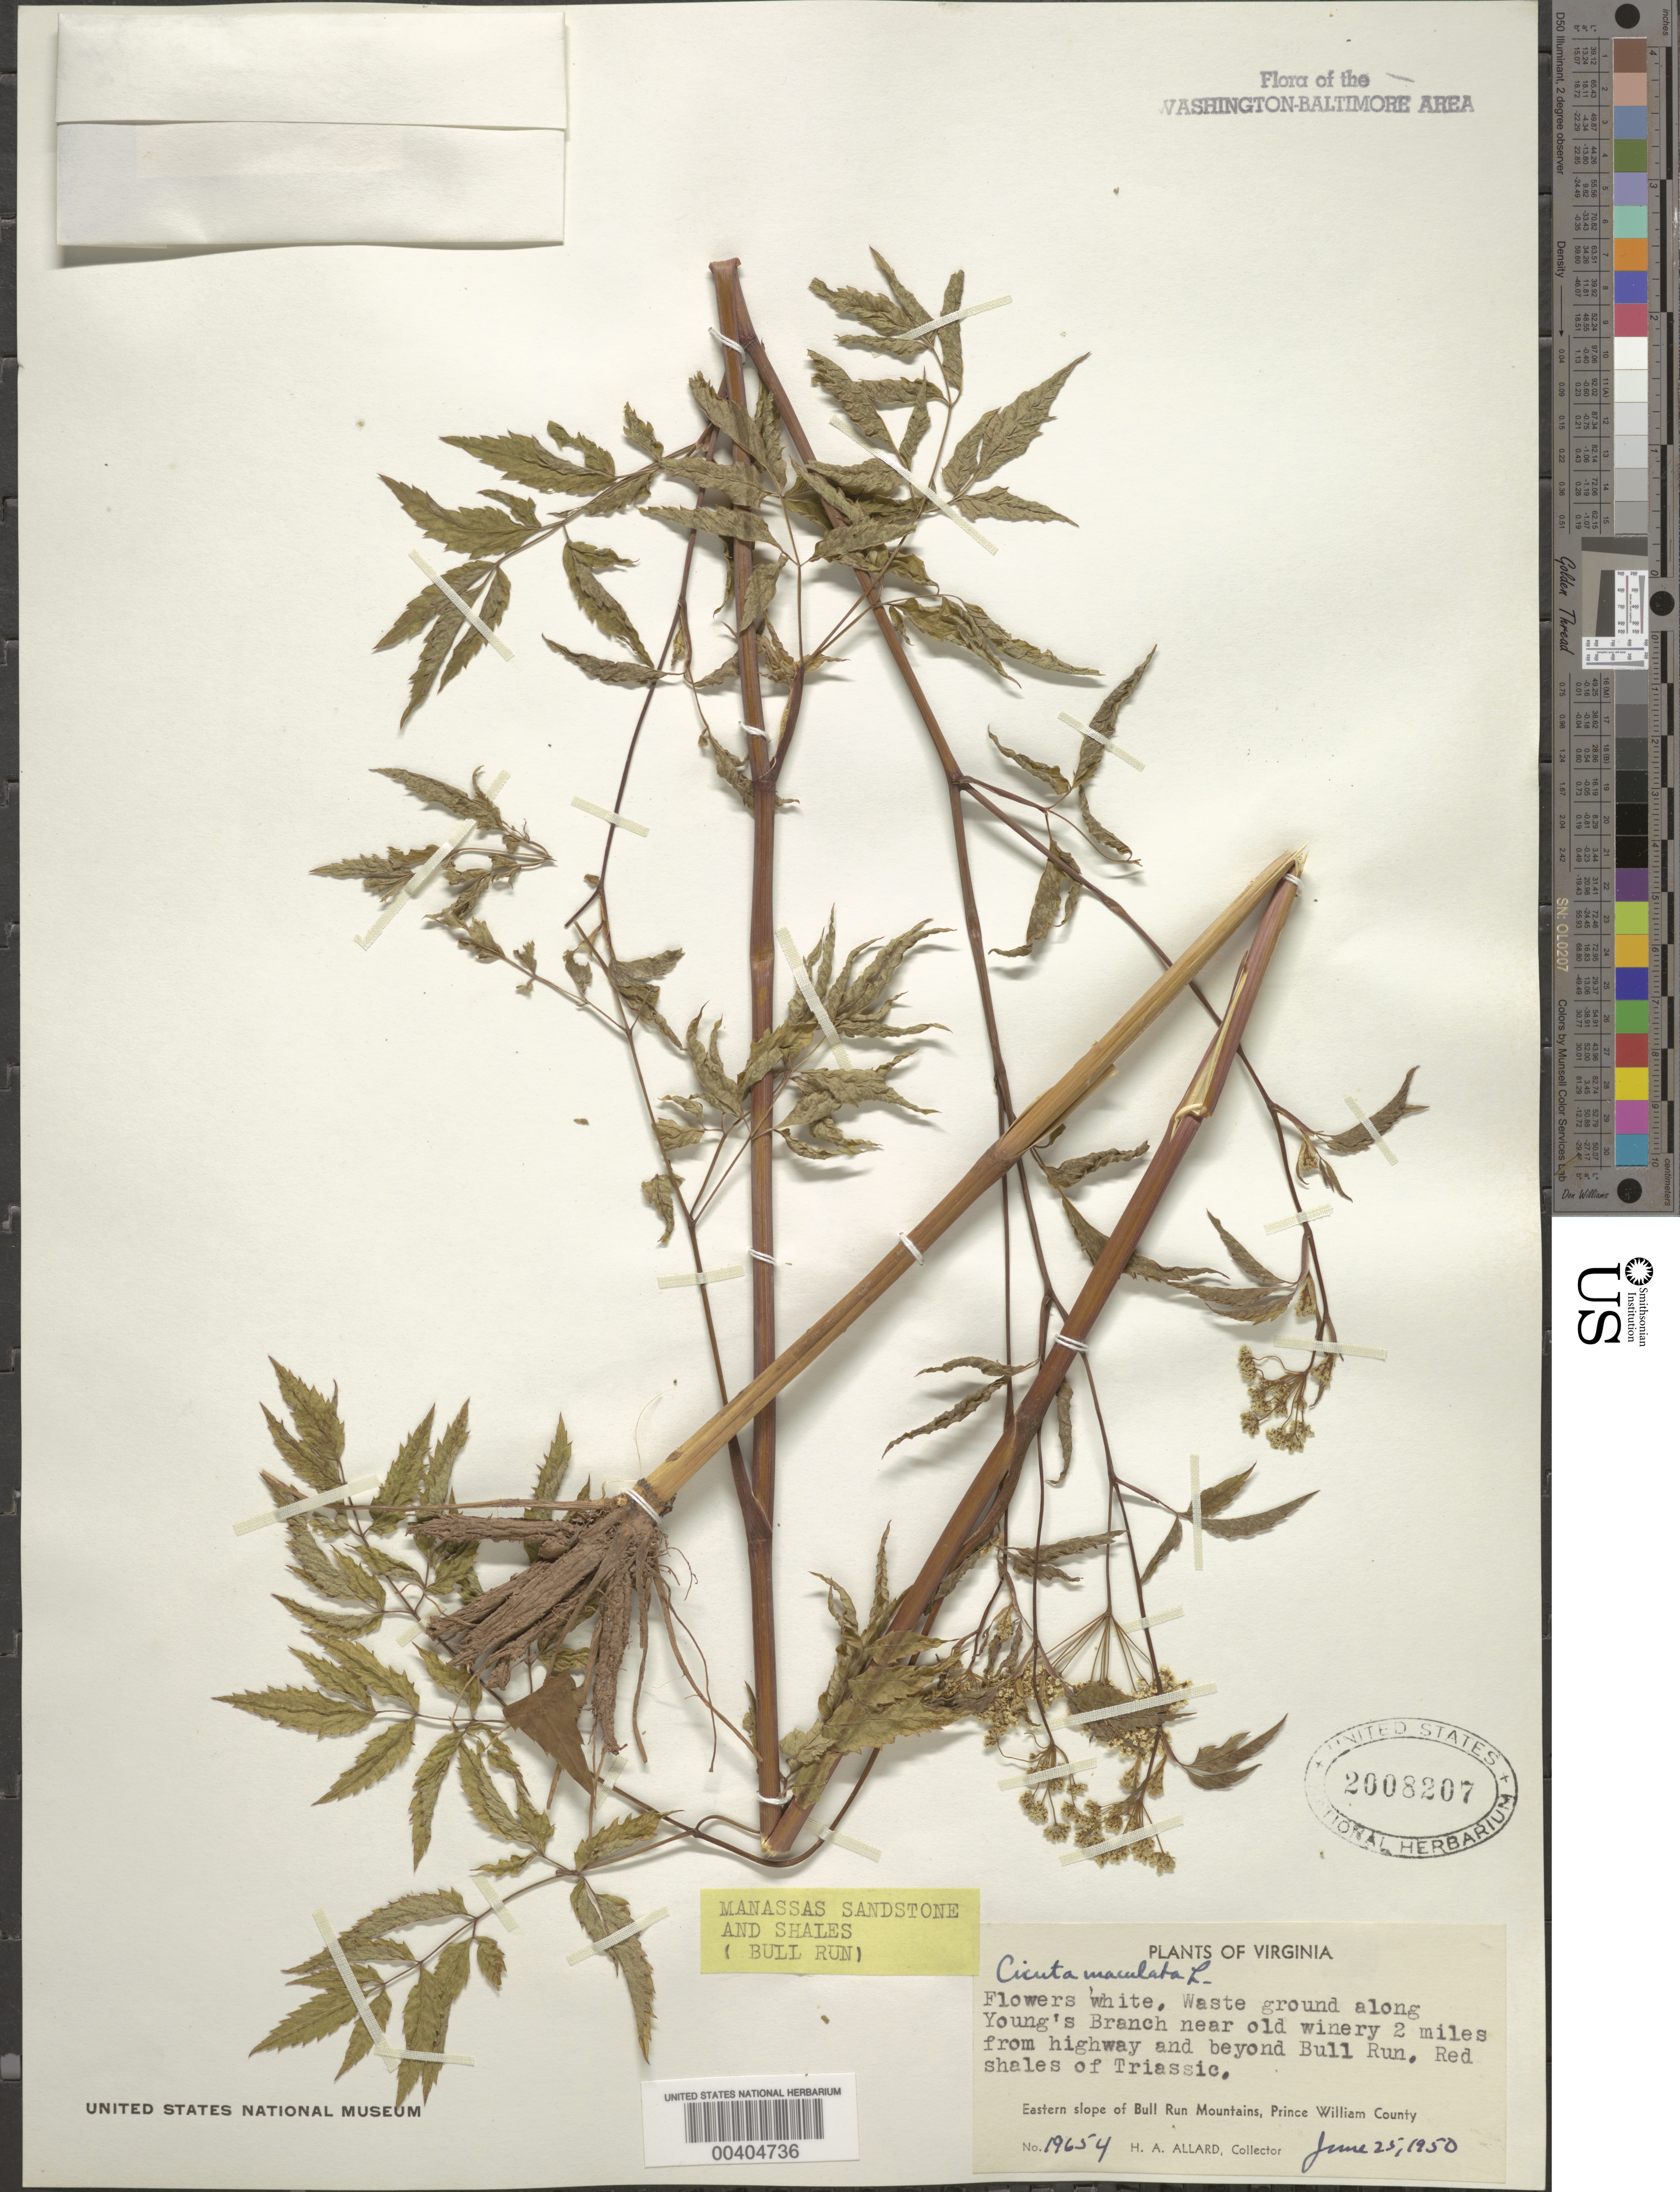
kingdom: Plantae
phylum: Tracheophyta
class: Magnoliopsida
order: Apiales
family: Apiaceae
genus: Cicuta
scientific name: Cicuta maculata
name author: L.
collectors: H. A. Allard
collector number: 19654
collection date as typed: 25 Jun 1950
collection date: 1950-06-25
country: United States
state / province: Virginia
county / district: Prince William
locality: Youngs Branch beyond Bull Run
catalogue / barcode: US 2008207